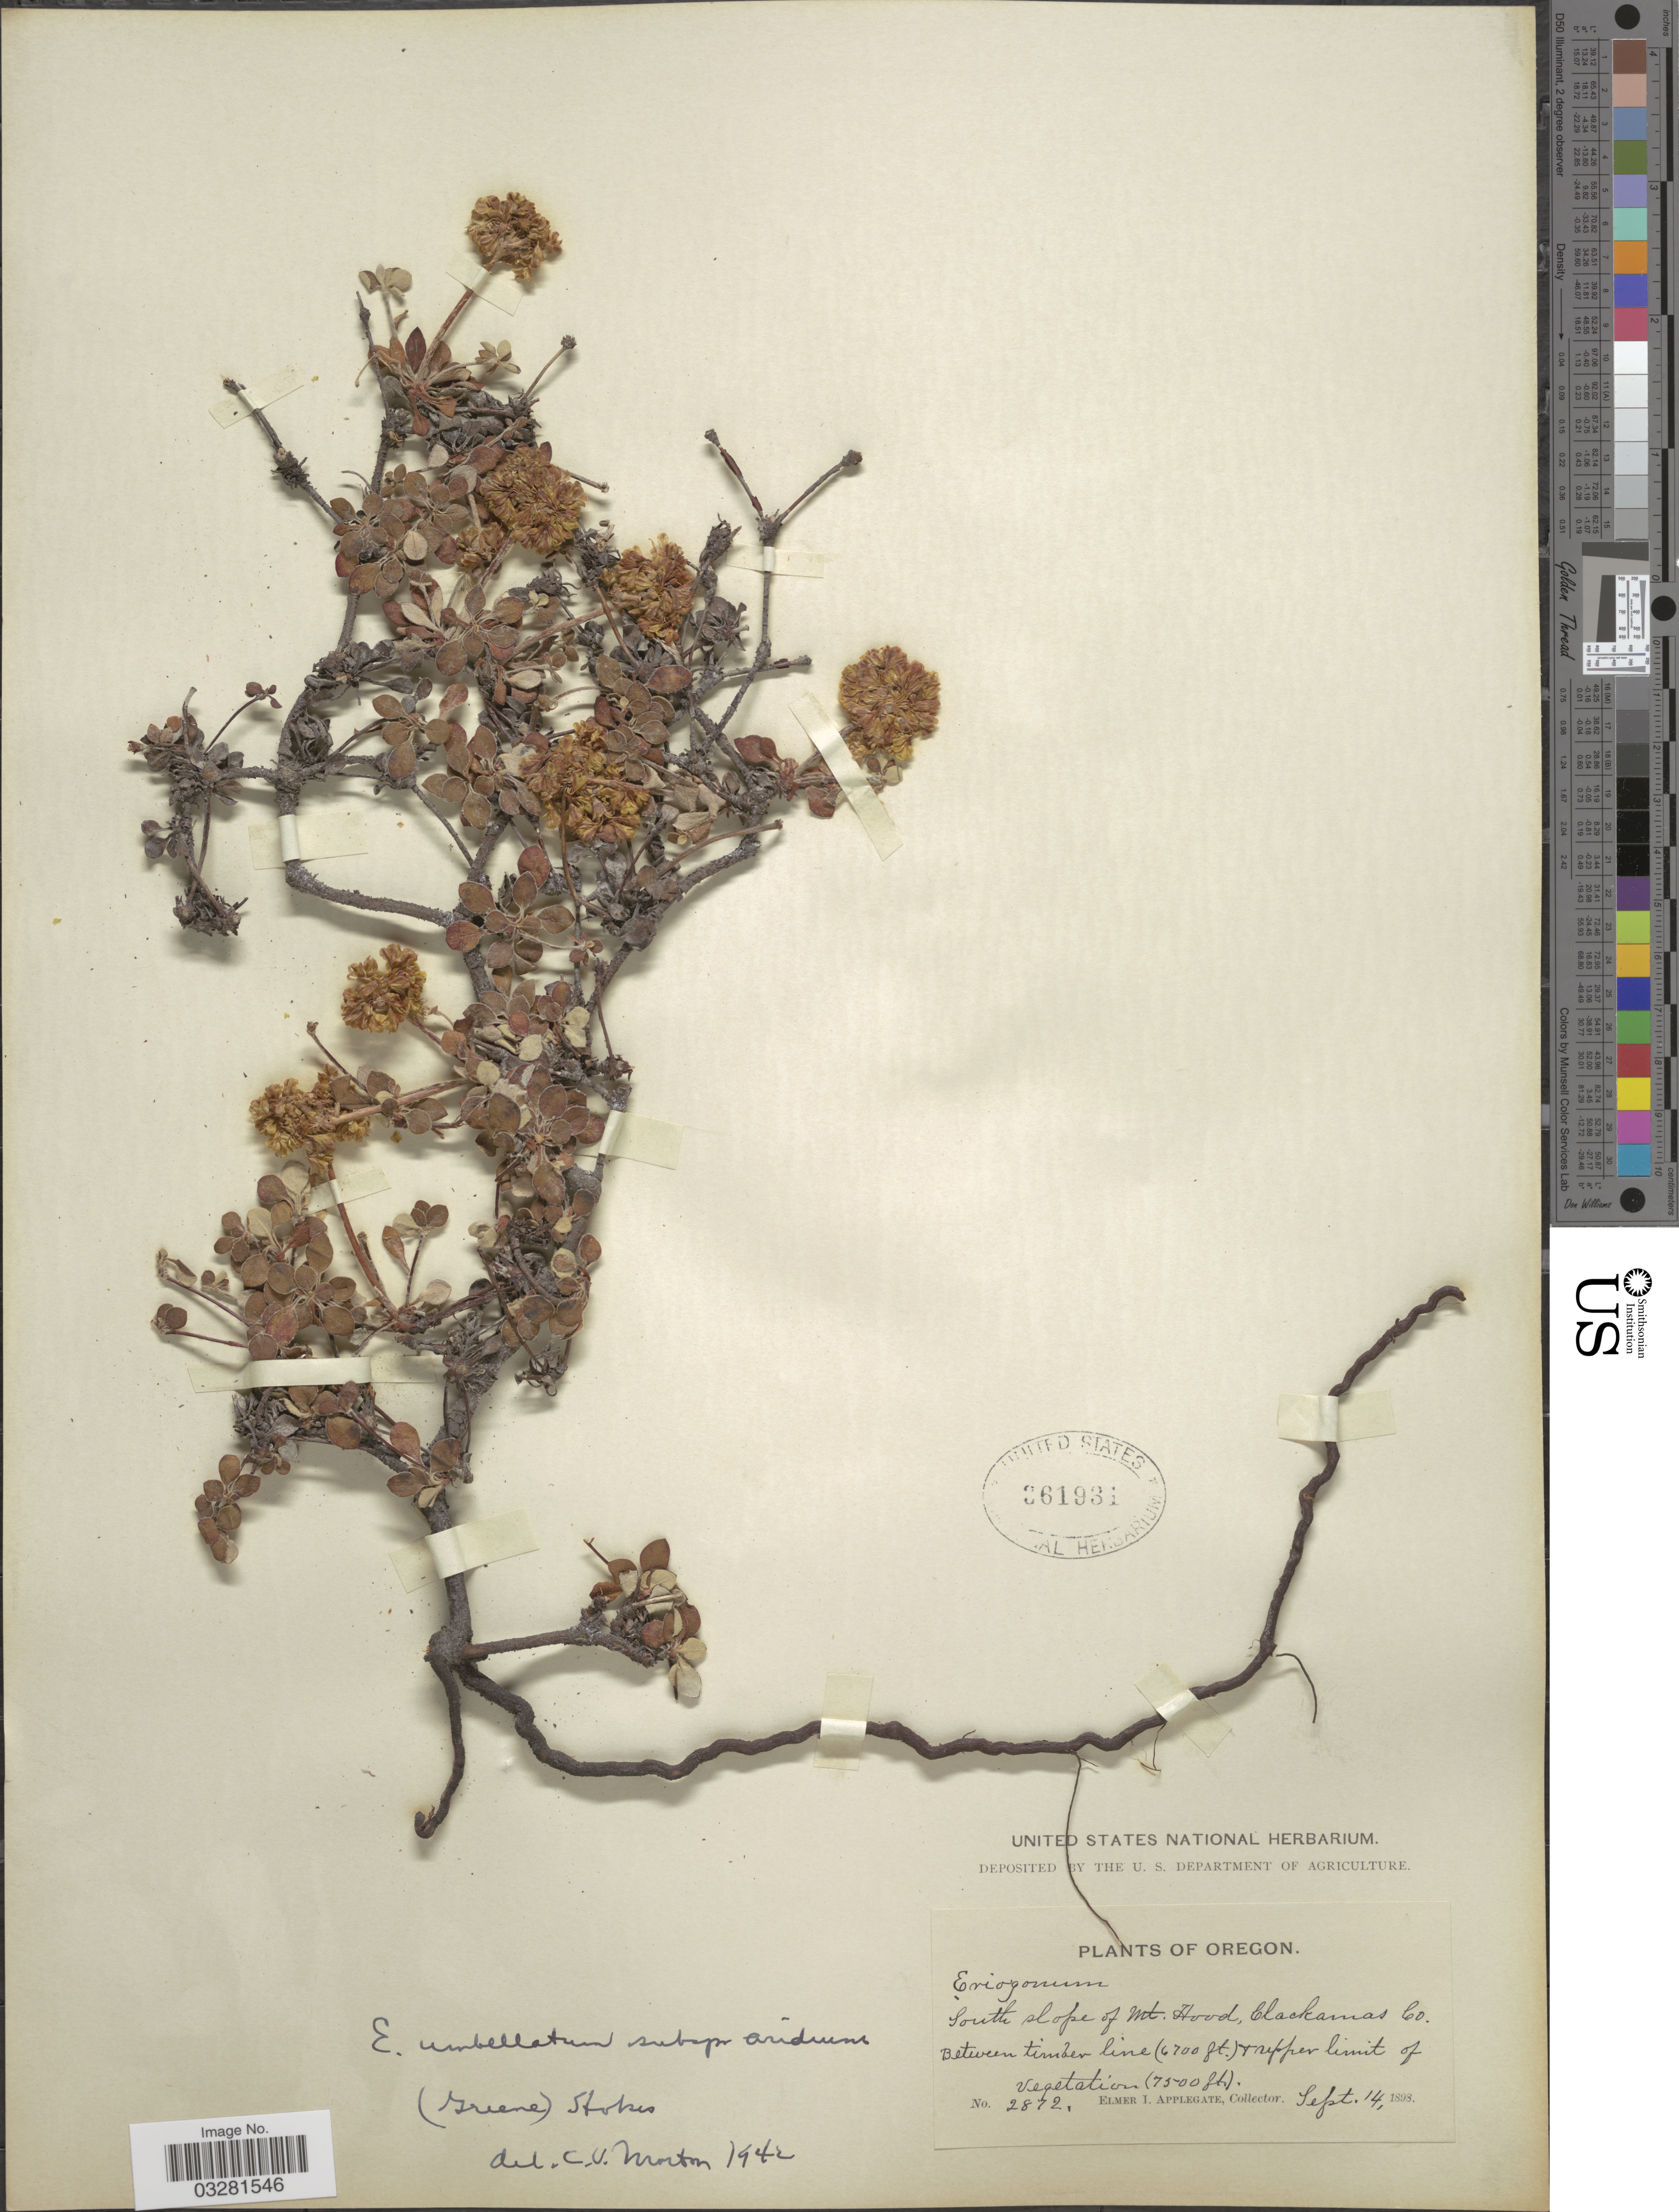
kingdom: Plantae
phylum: Tracheophyta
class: Magnoliopsida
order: Caryophyllales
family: Polygonaceae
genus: Eriogonum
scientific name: Eriogonum umbellatum var. haussknechtii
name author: (Dammer) M.E. Jones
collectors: E. I. Applegate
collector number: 2872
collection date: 1898-09-14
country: United States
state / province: Oregon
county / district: Clackamas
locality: South slope of Mt. Hood, Clackamas Co.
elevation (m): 2042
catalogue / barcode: US 361931